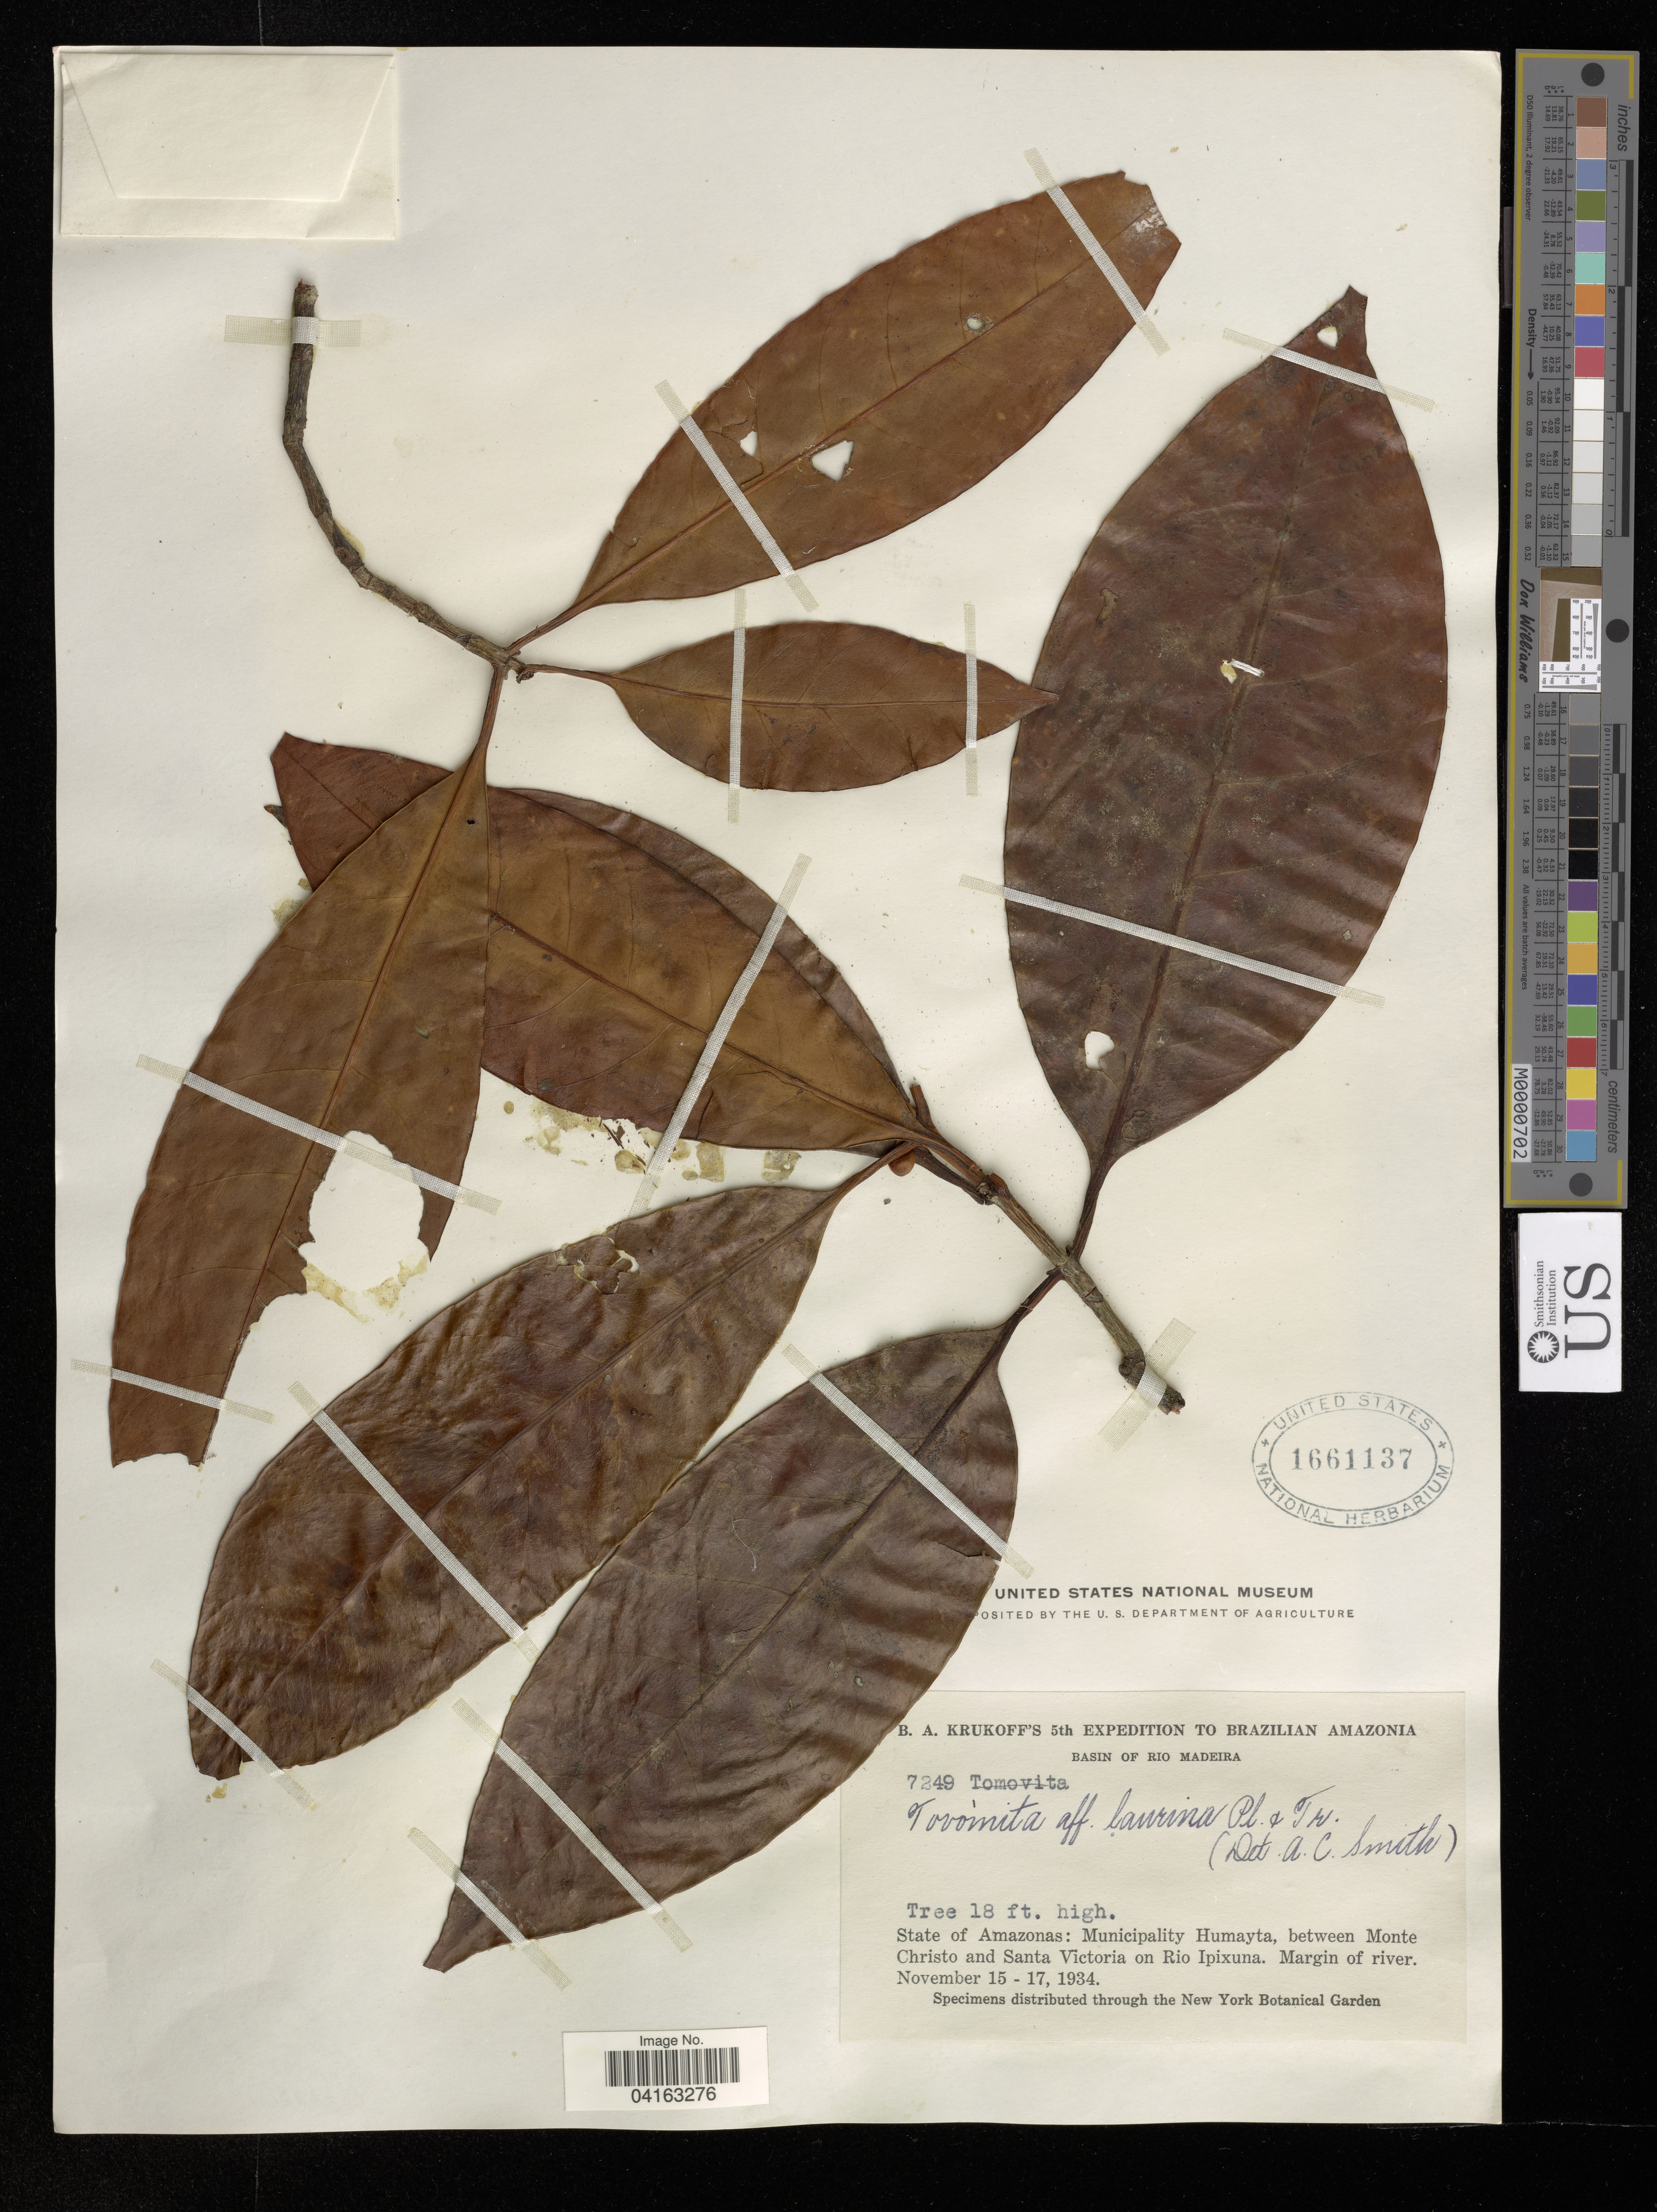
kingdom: Plantae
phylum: Tracheophyta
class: Magnoliopsida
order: Malpighiales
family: Clusiaceae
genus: Tovomita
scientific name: Tovomita laurina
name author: Planch. & Triana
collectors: B. A. Krukoff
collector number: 7249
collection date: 1934-11-15/1934-11-17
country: Brazil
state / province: Amazonas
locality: Basin of Rio Madeira. Municipality Humayta, between Monte Christo and Santa Victoria on Rio Ipixuna. Margin of river.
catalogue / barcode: US 1661137